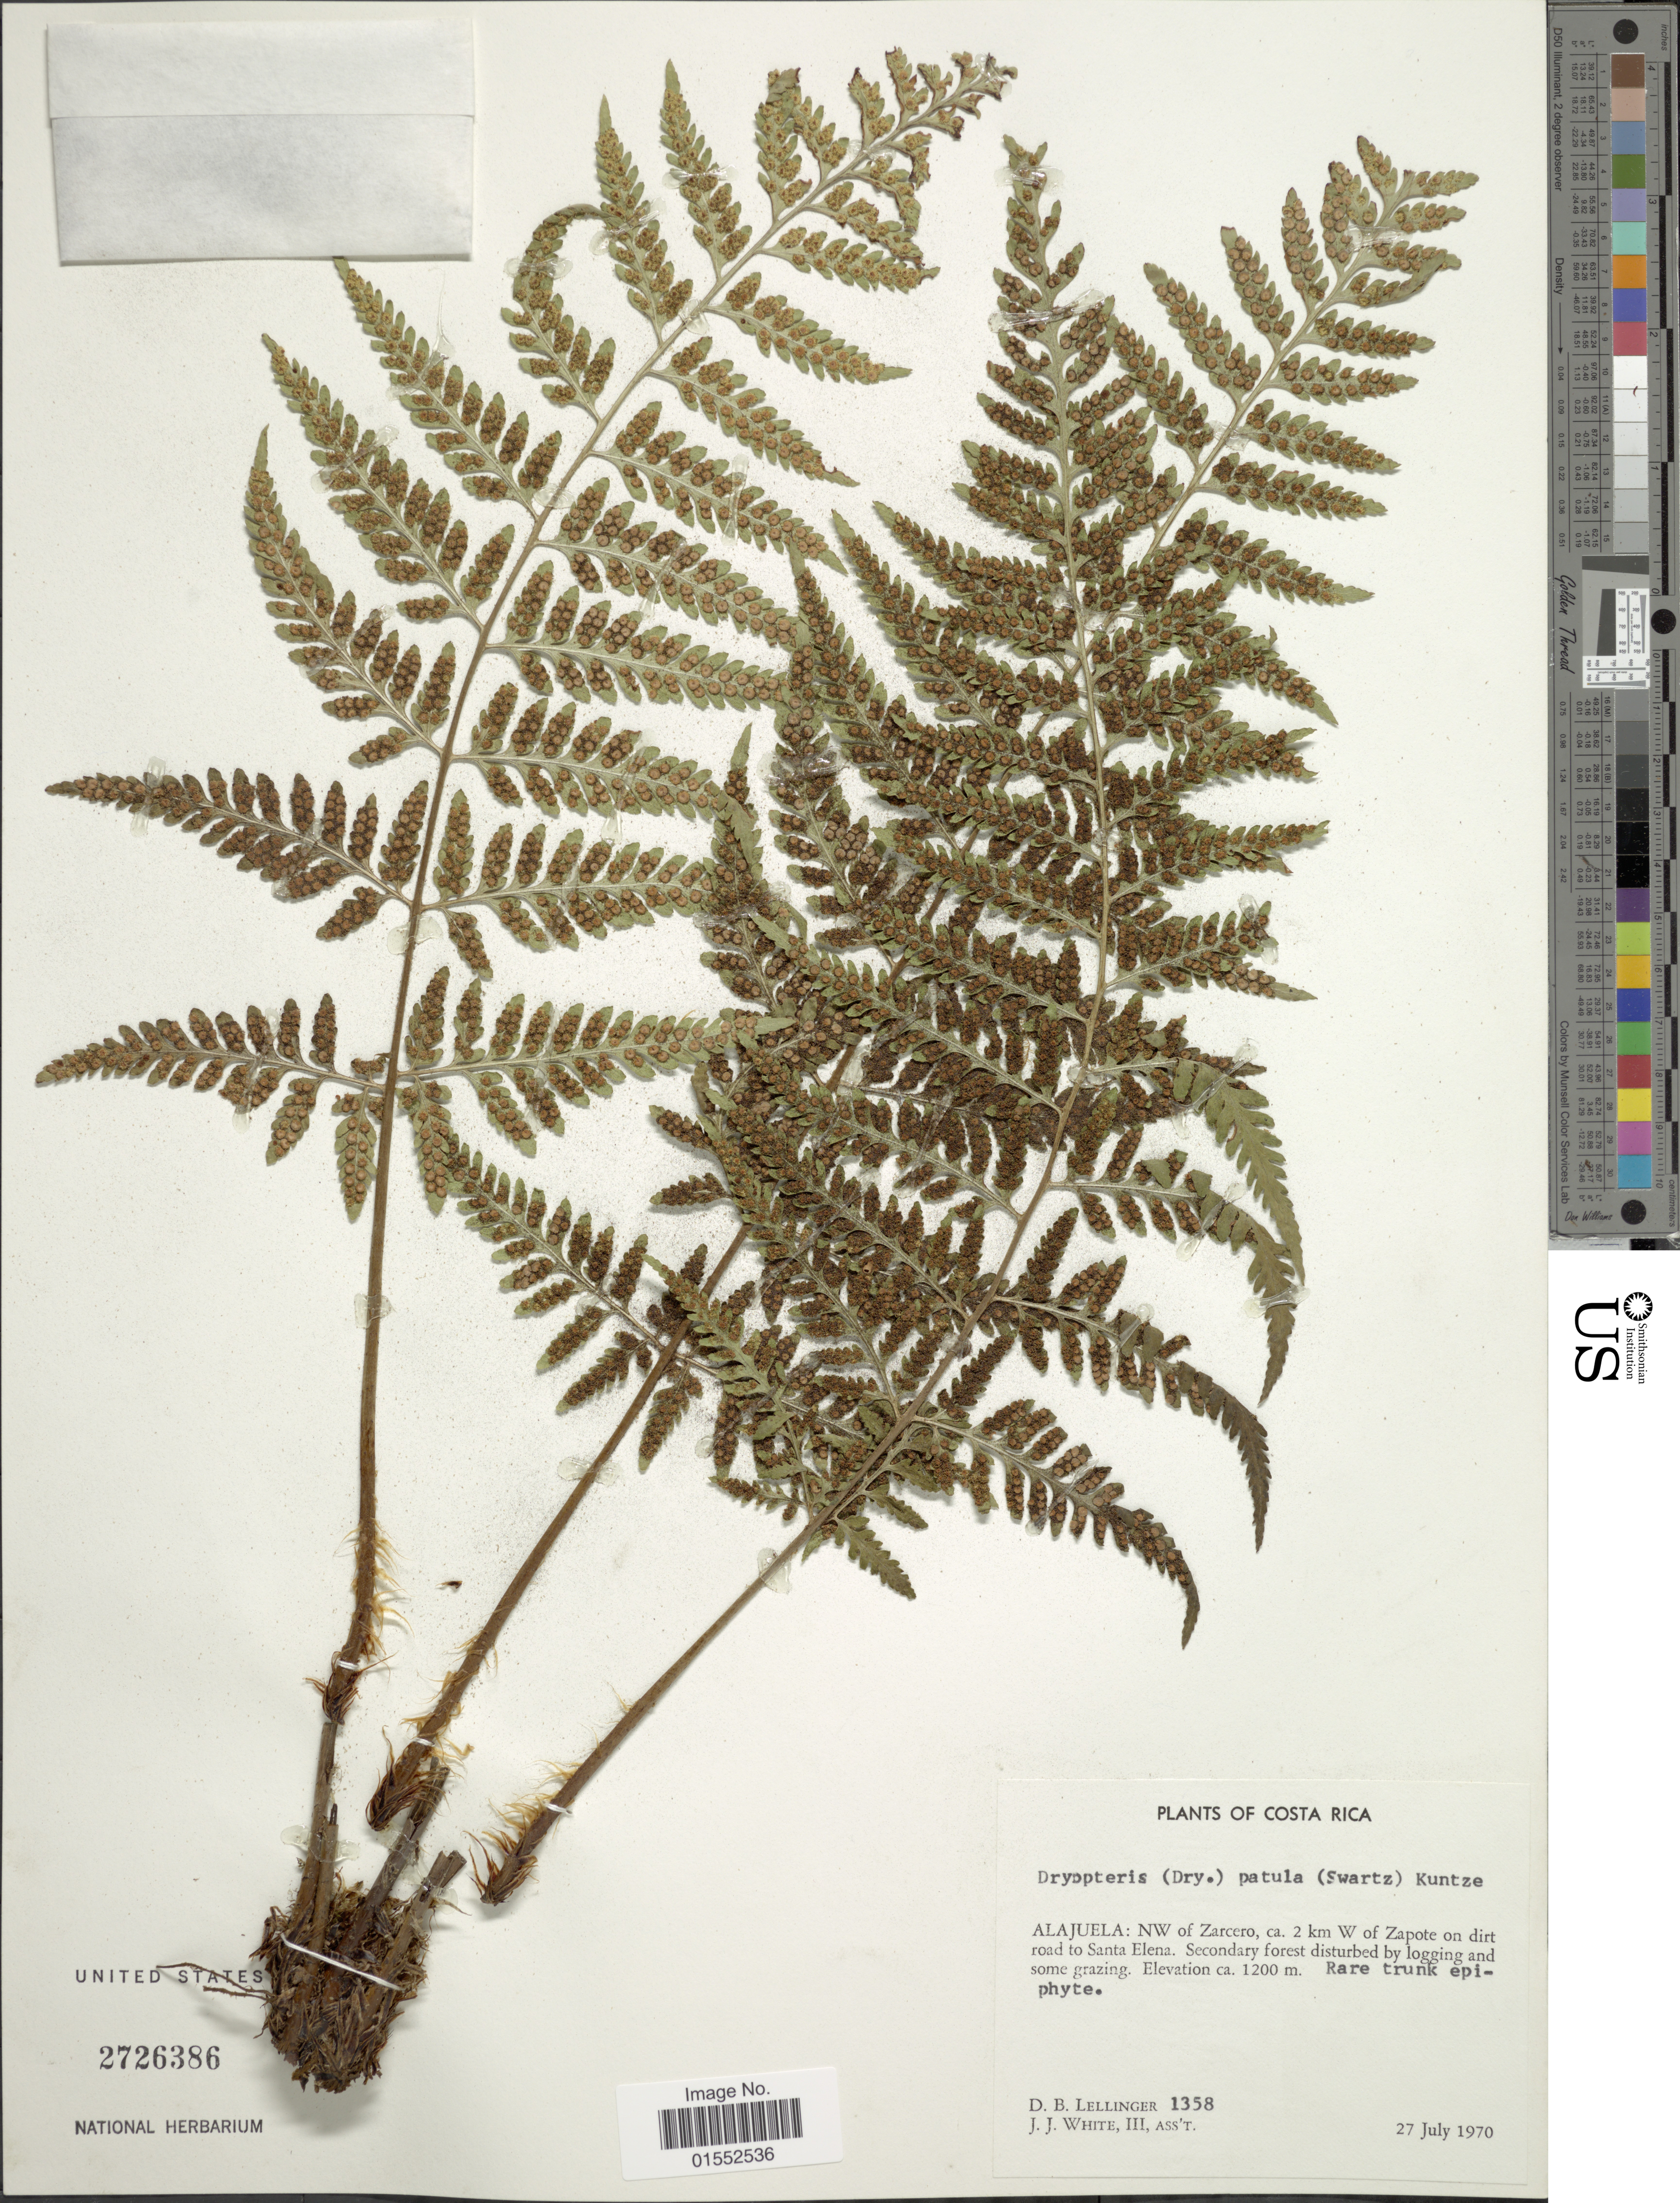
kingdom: Plantae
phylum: Tracheophyta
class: Polypodiopsida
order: Polypodiales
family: Dryopteridaceae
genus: Dryopteris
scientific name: Dryopteris patula var. serrata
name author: (Mett.) C.V. Morton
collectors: D. B. Lellinger & J. J. White III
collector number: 1358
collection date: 1970-07-27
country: Costa Rica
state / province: Alajuela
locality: Costa Rica. Alajuela: NW of Zarcero, 2 km W of Zapote on dirt road to Santa Elena. Secondary forest disturbed by logging and some grazing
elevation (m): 1200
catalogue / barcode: US 2726386